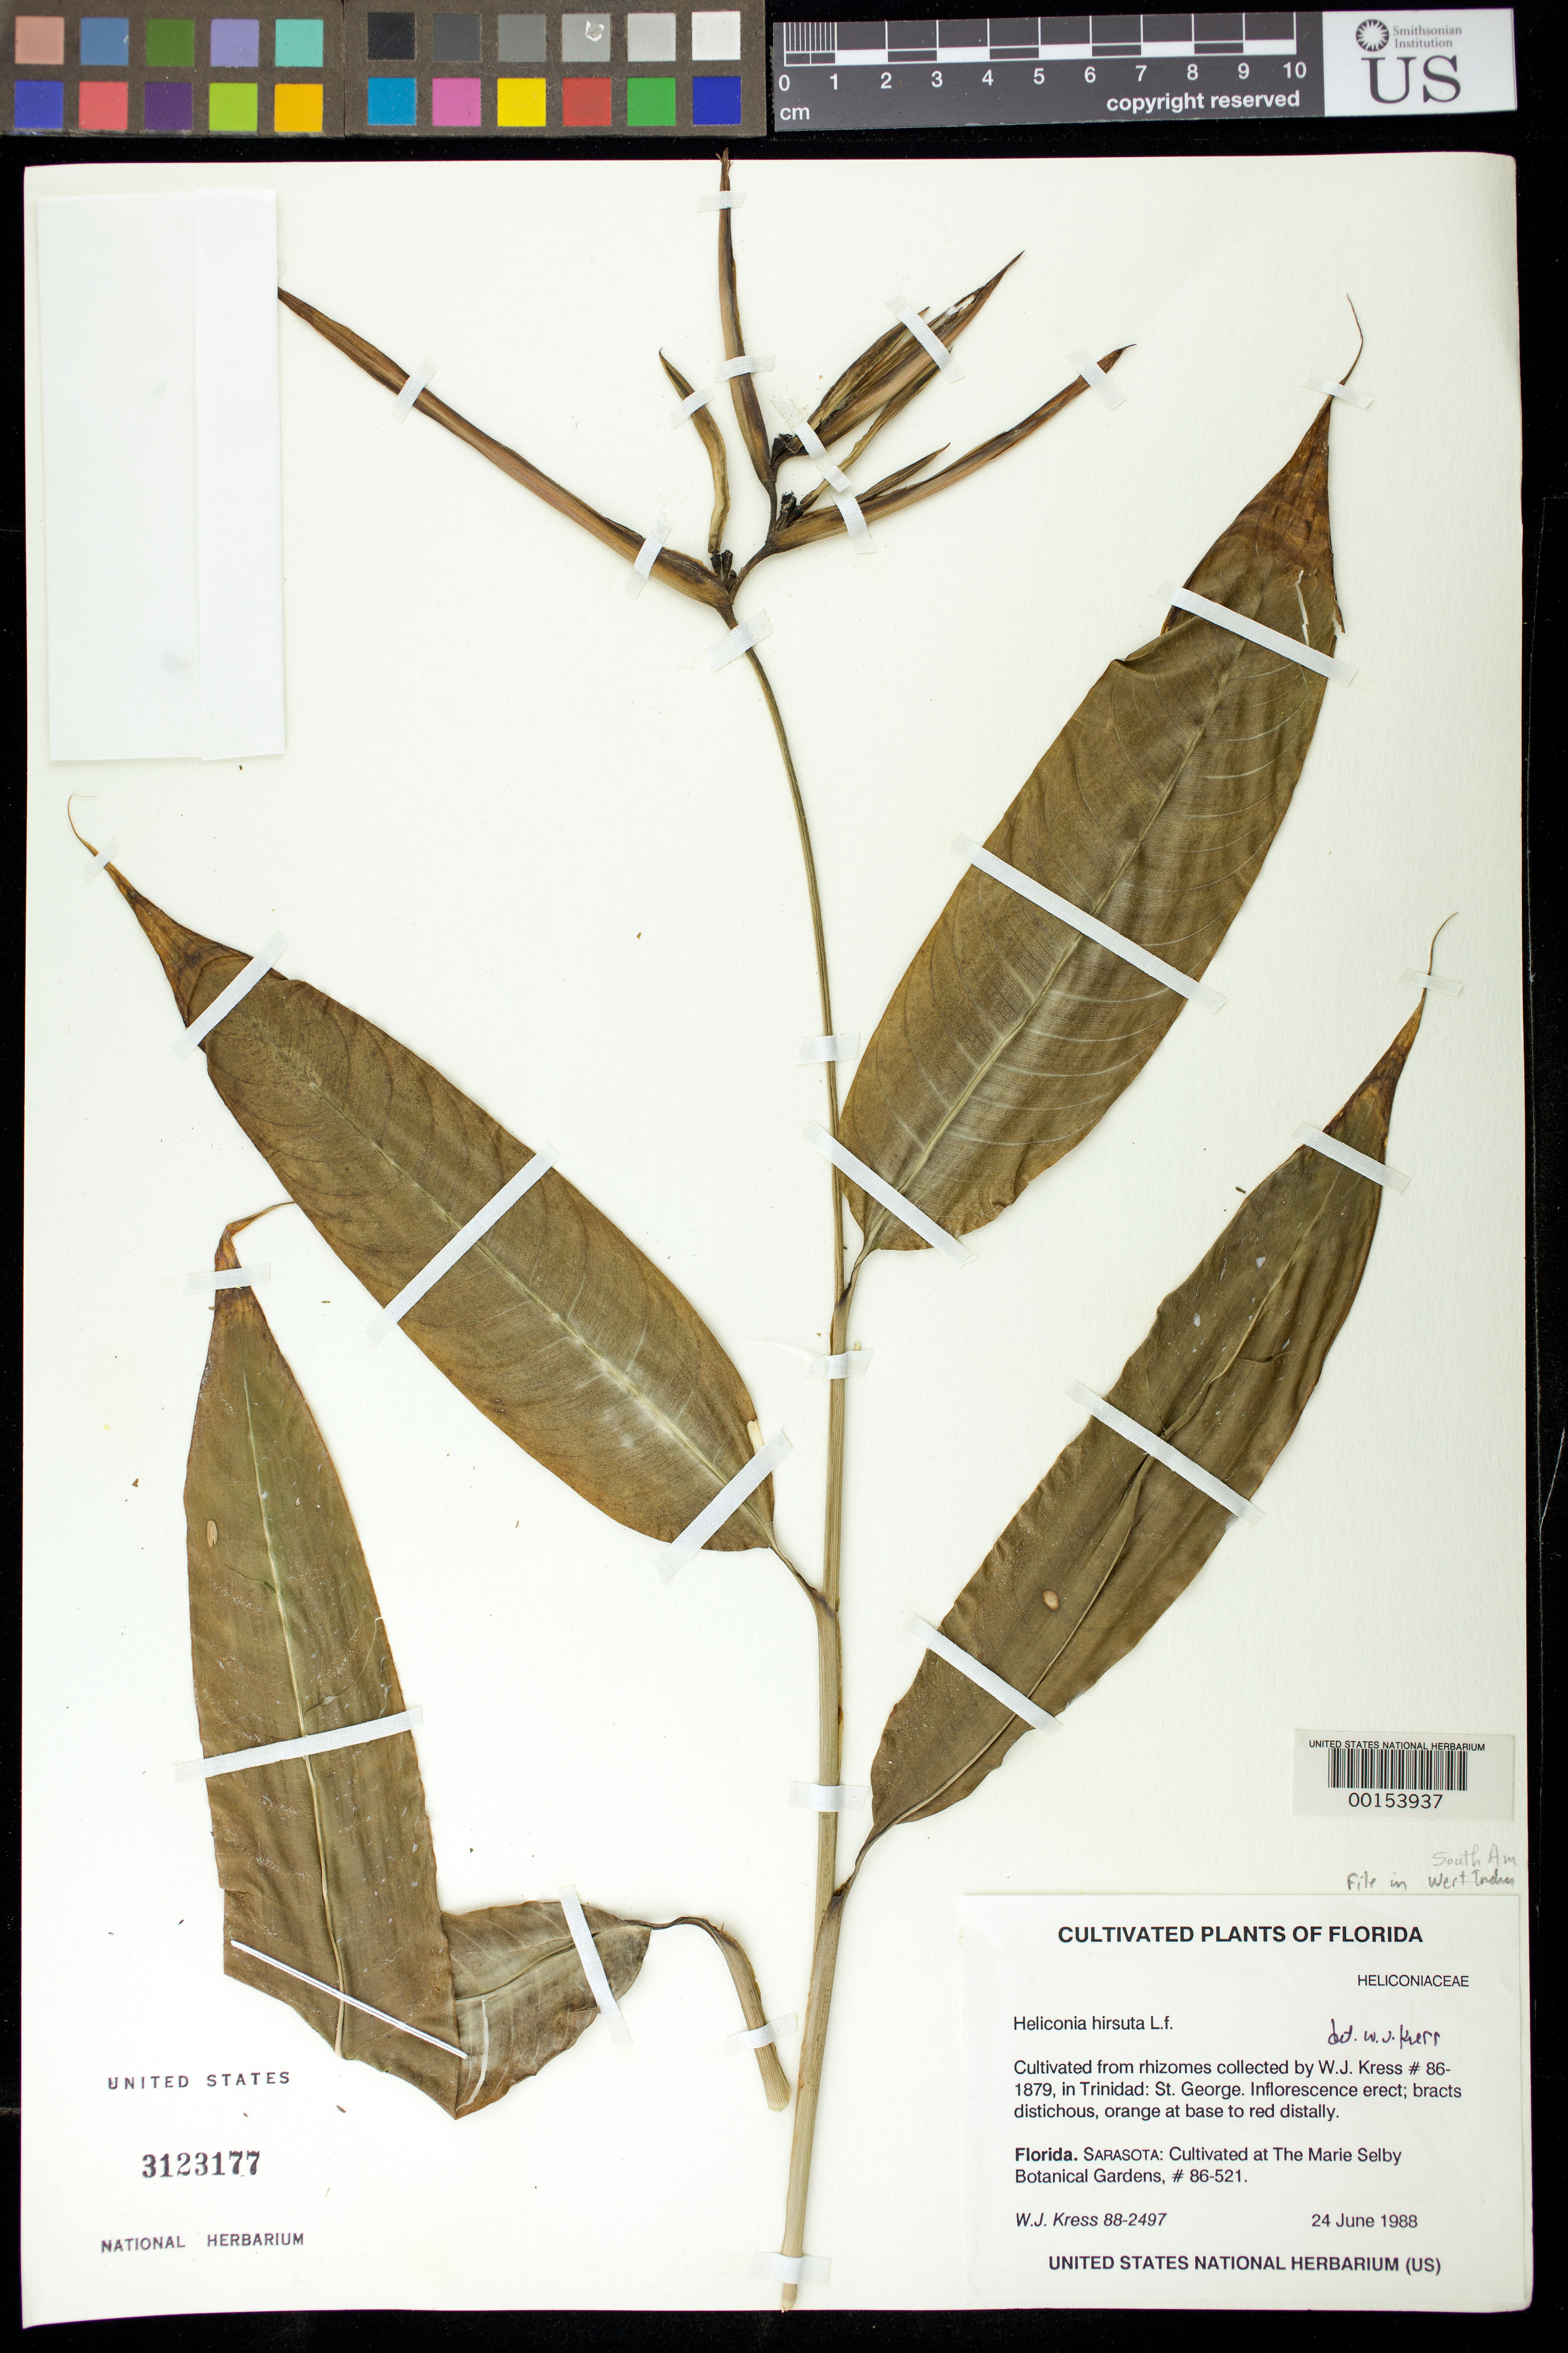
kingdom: Plantae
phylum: Tracheophyta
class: Liliopsida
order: Zingiberales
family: Heliconiaceae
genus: Heliconia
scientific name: Heliconia hirsuta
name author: L. f.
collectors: W. J. Kress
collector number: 88-2497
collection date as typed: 24 Jun 1988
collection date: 1988-06-24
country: Trinidad and Tobago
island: Trinidad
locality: St. george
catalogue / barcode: US 3123177